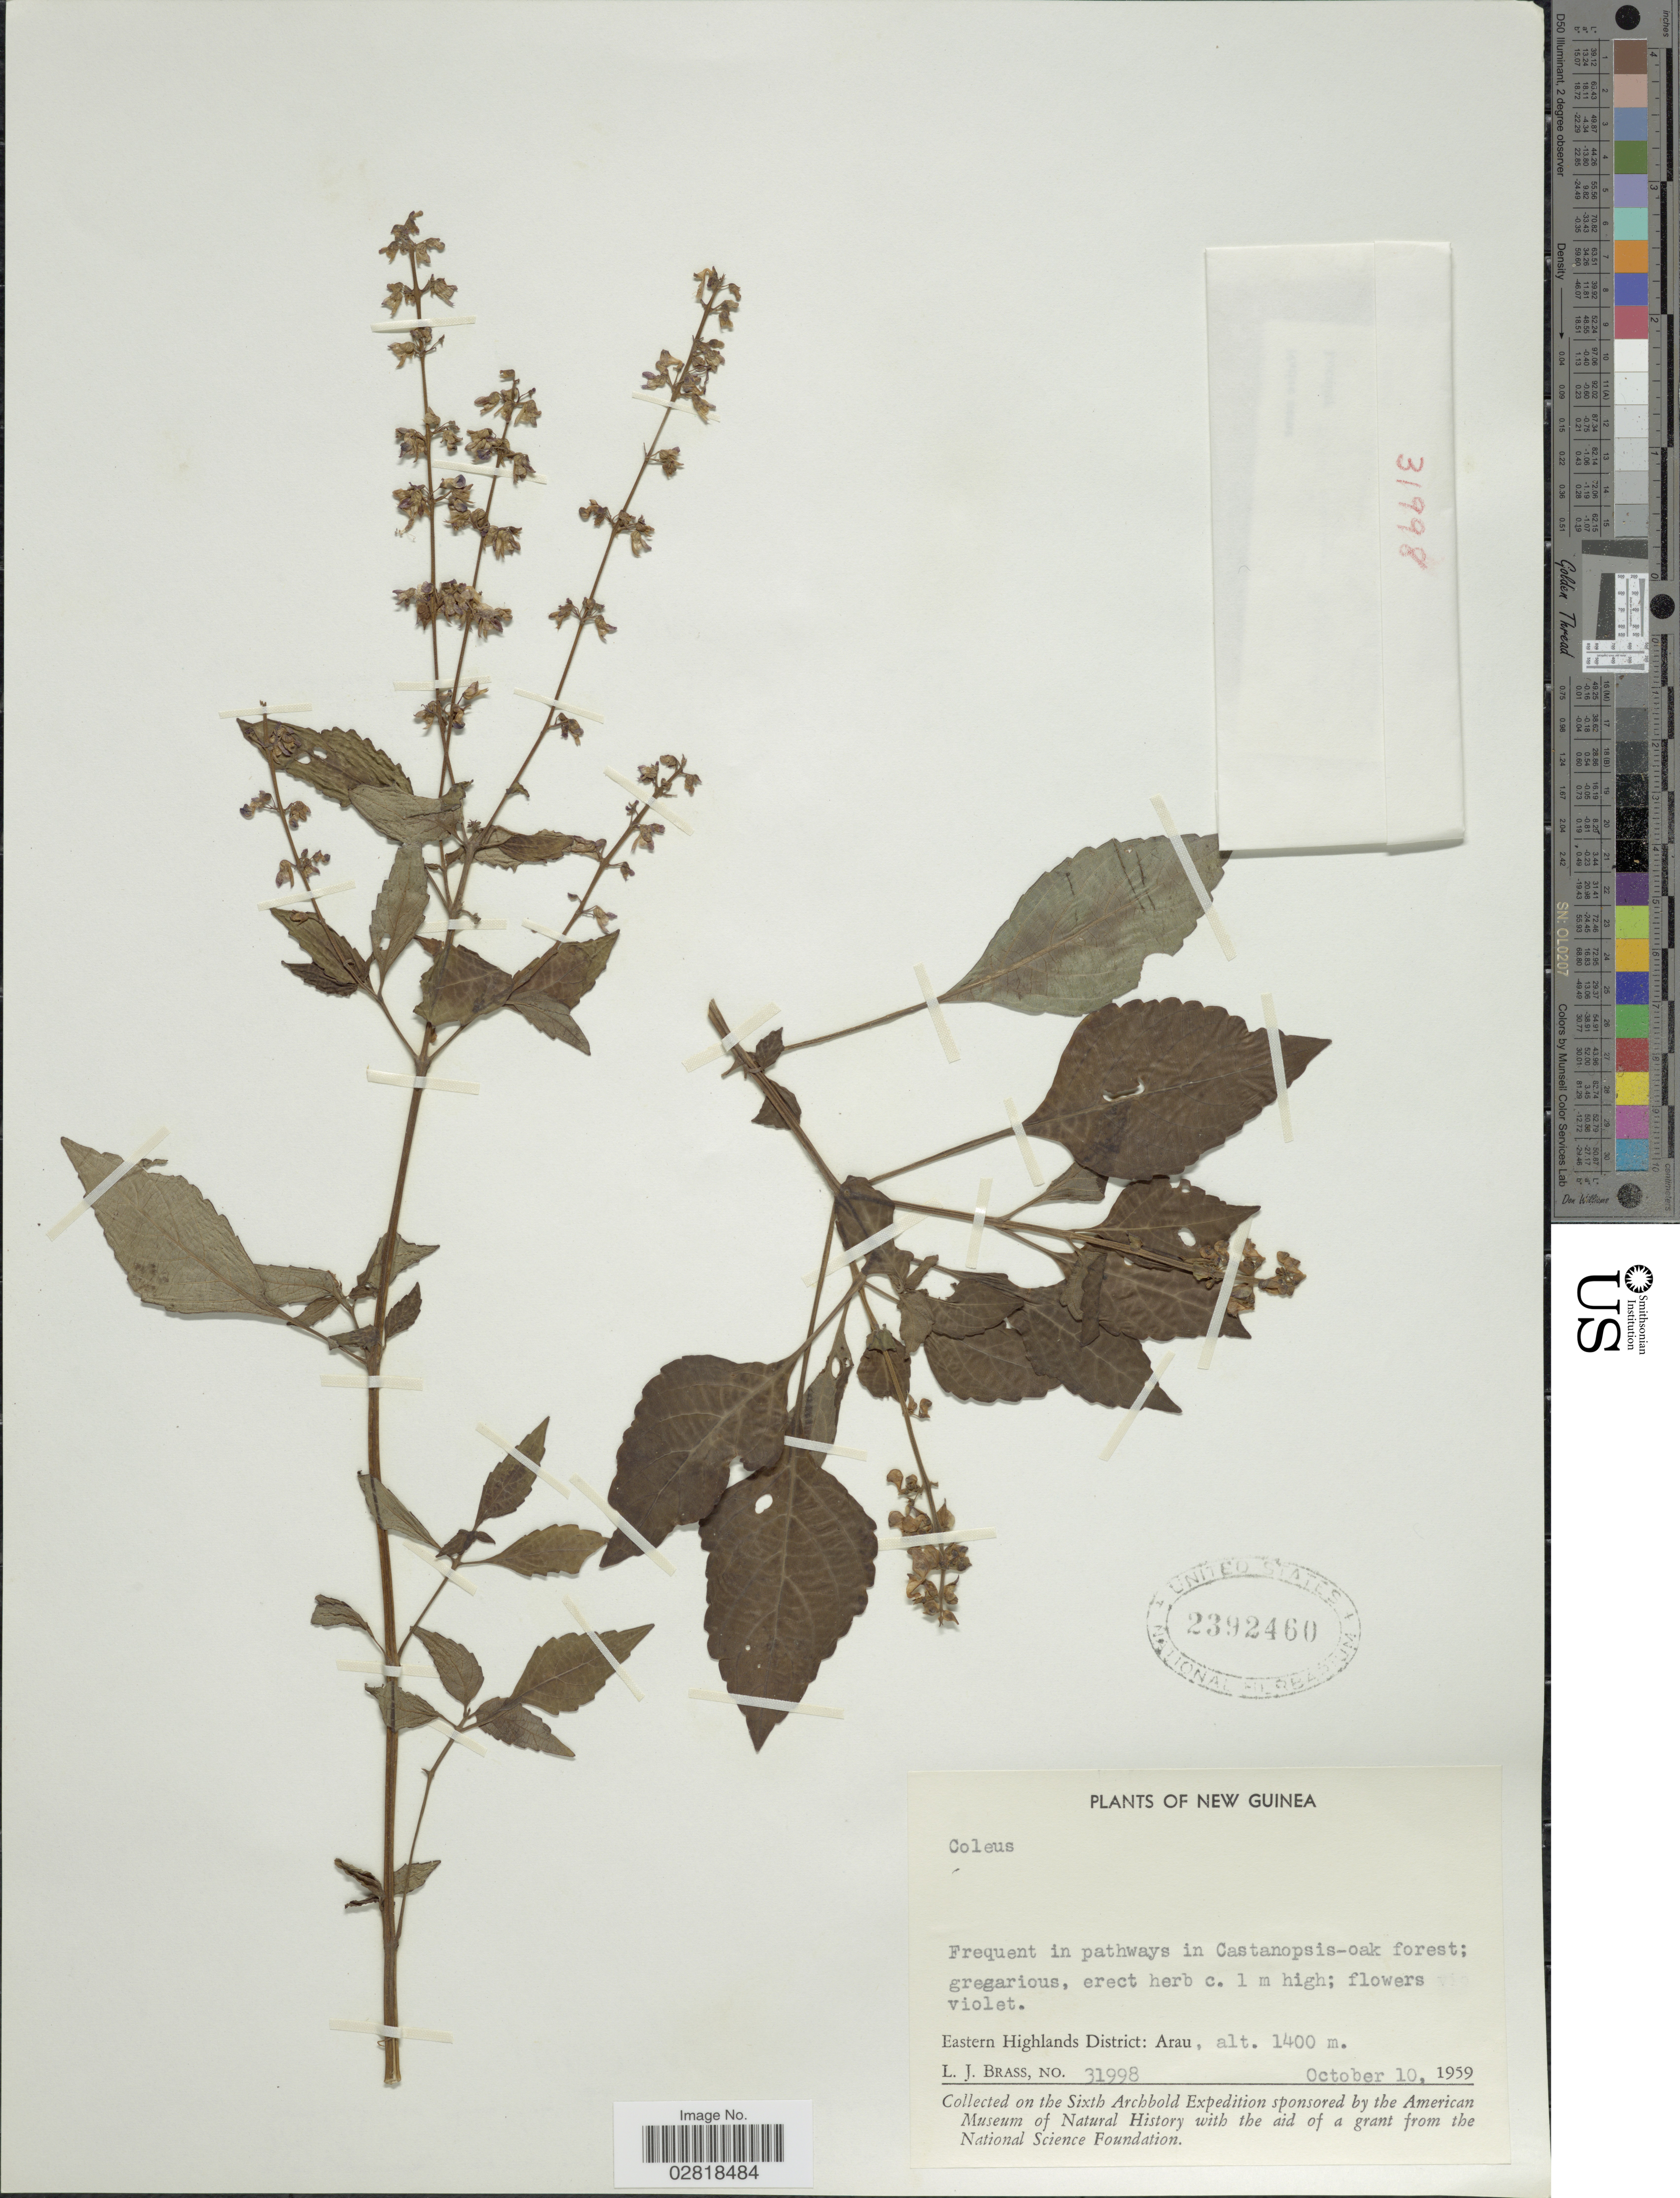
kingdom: Plantae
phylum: Tracheophyta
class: Magnoliopsida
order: Lamiales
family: Lamiaceae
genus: Plectranthus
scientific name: Plectranthus sp.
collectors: L. J. Brass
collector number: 31998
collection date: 1959-10-10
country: Papua New Guinea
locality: New Guinea. Eastern Highlands District: Arau.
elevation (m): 1400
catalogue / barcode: US 2392460